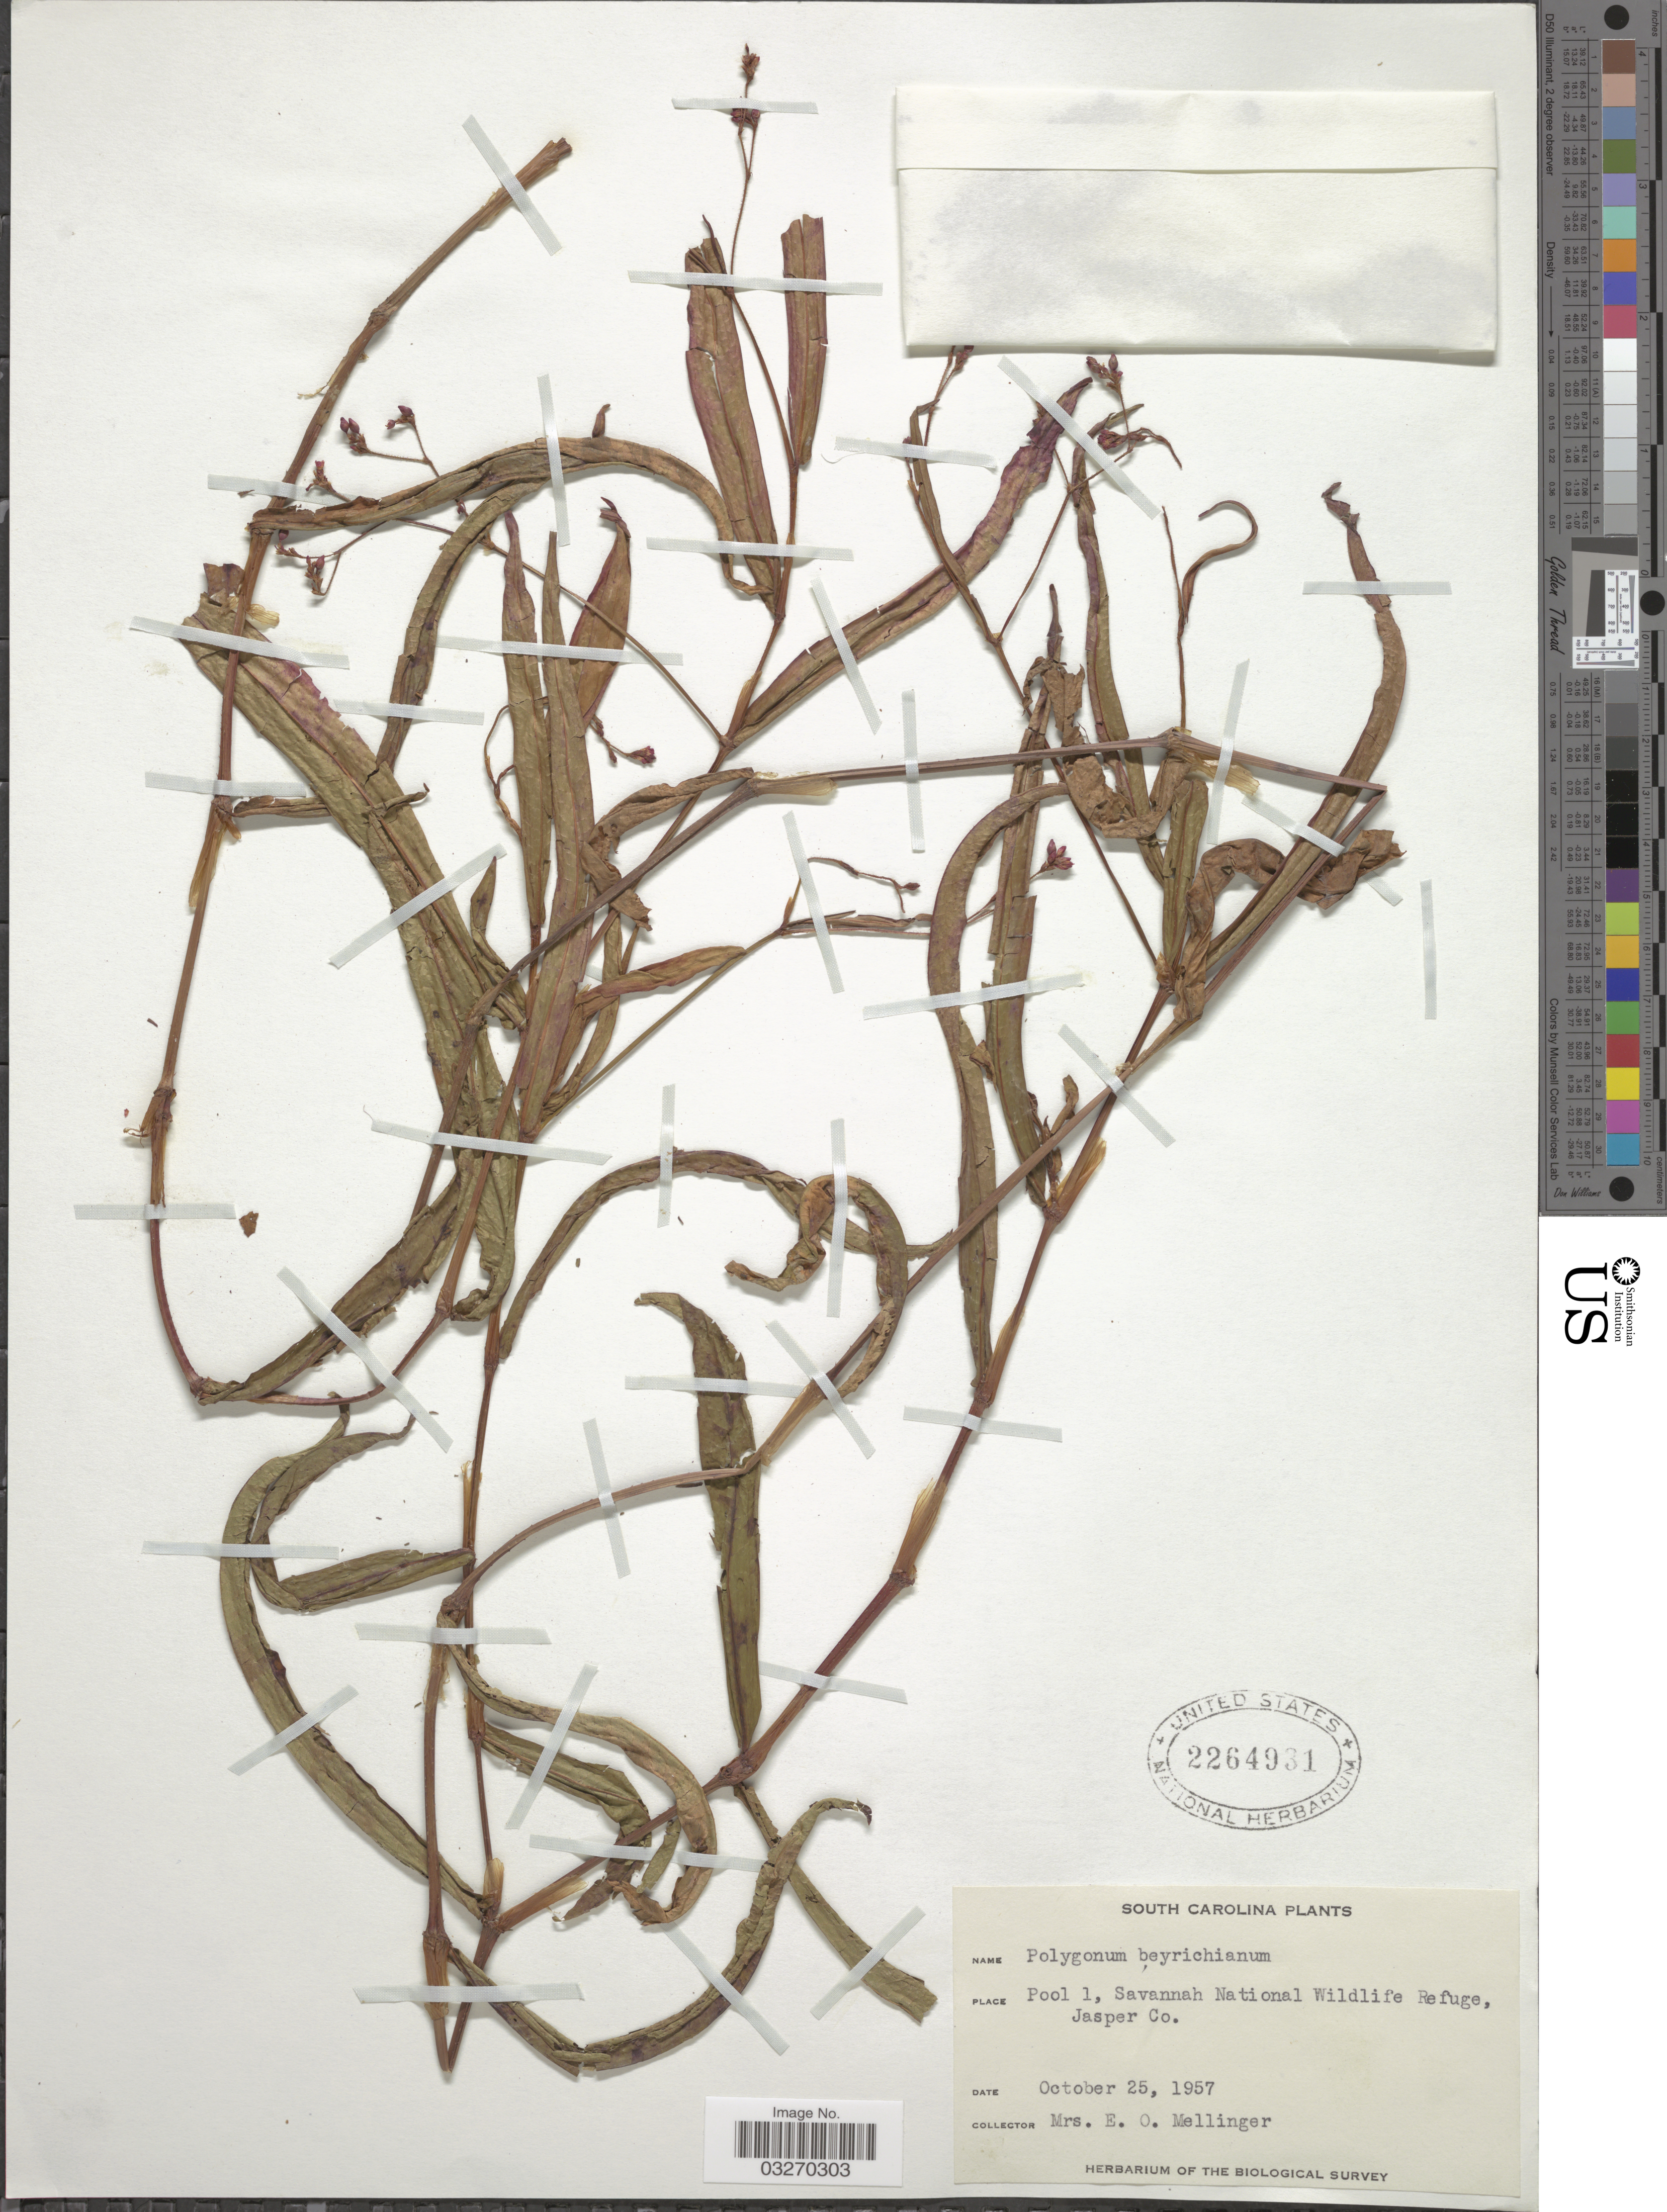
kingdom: Plantae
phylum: Tracheophyta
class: Magnoliopsida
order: Caryophyllales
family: Polygonaceae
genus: Persicaria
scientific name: Persicaria meisneriana var. beyrichiana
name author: (Cham. & Schltdl.) C.C. Freeman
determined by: Atha, D. E.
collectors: E. Mellinger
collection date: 1957-10-25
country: United States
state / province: South Carolina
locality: Pool 1, Savannah National Wildlife Refuge, Jasper Co.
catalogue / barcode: US 2264931